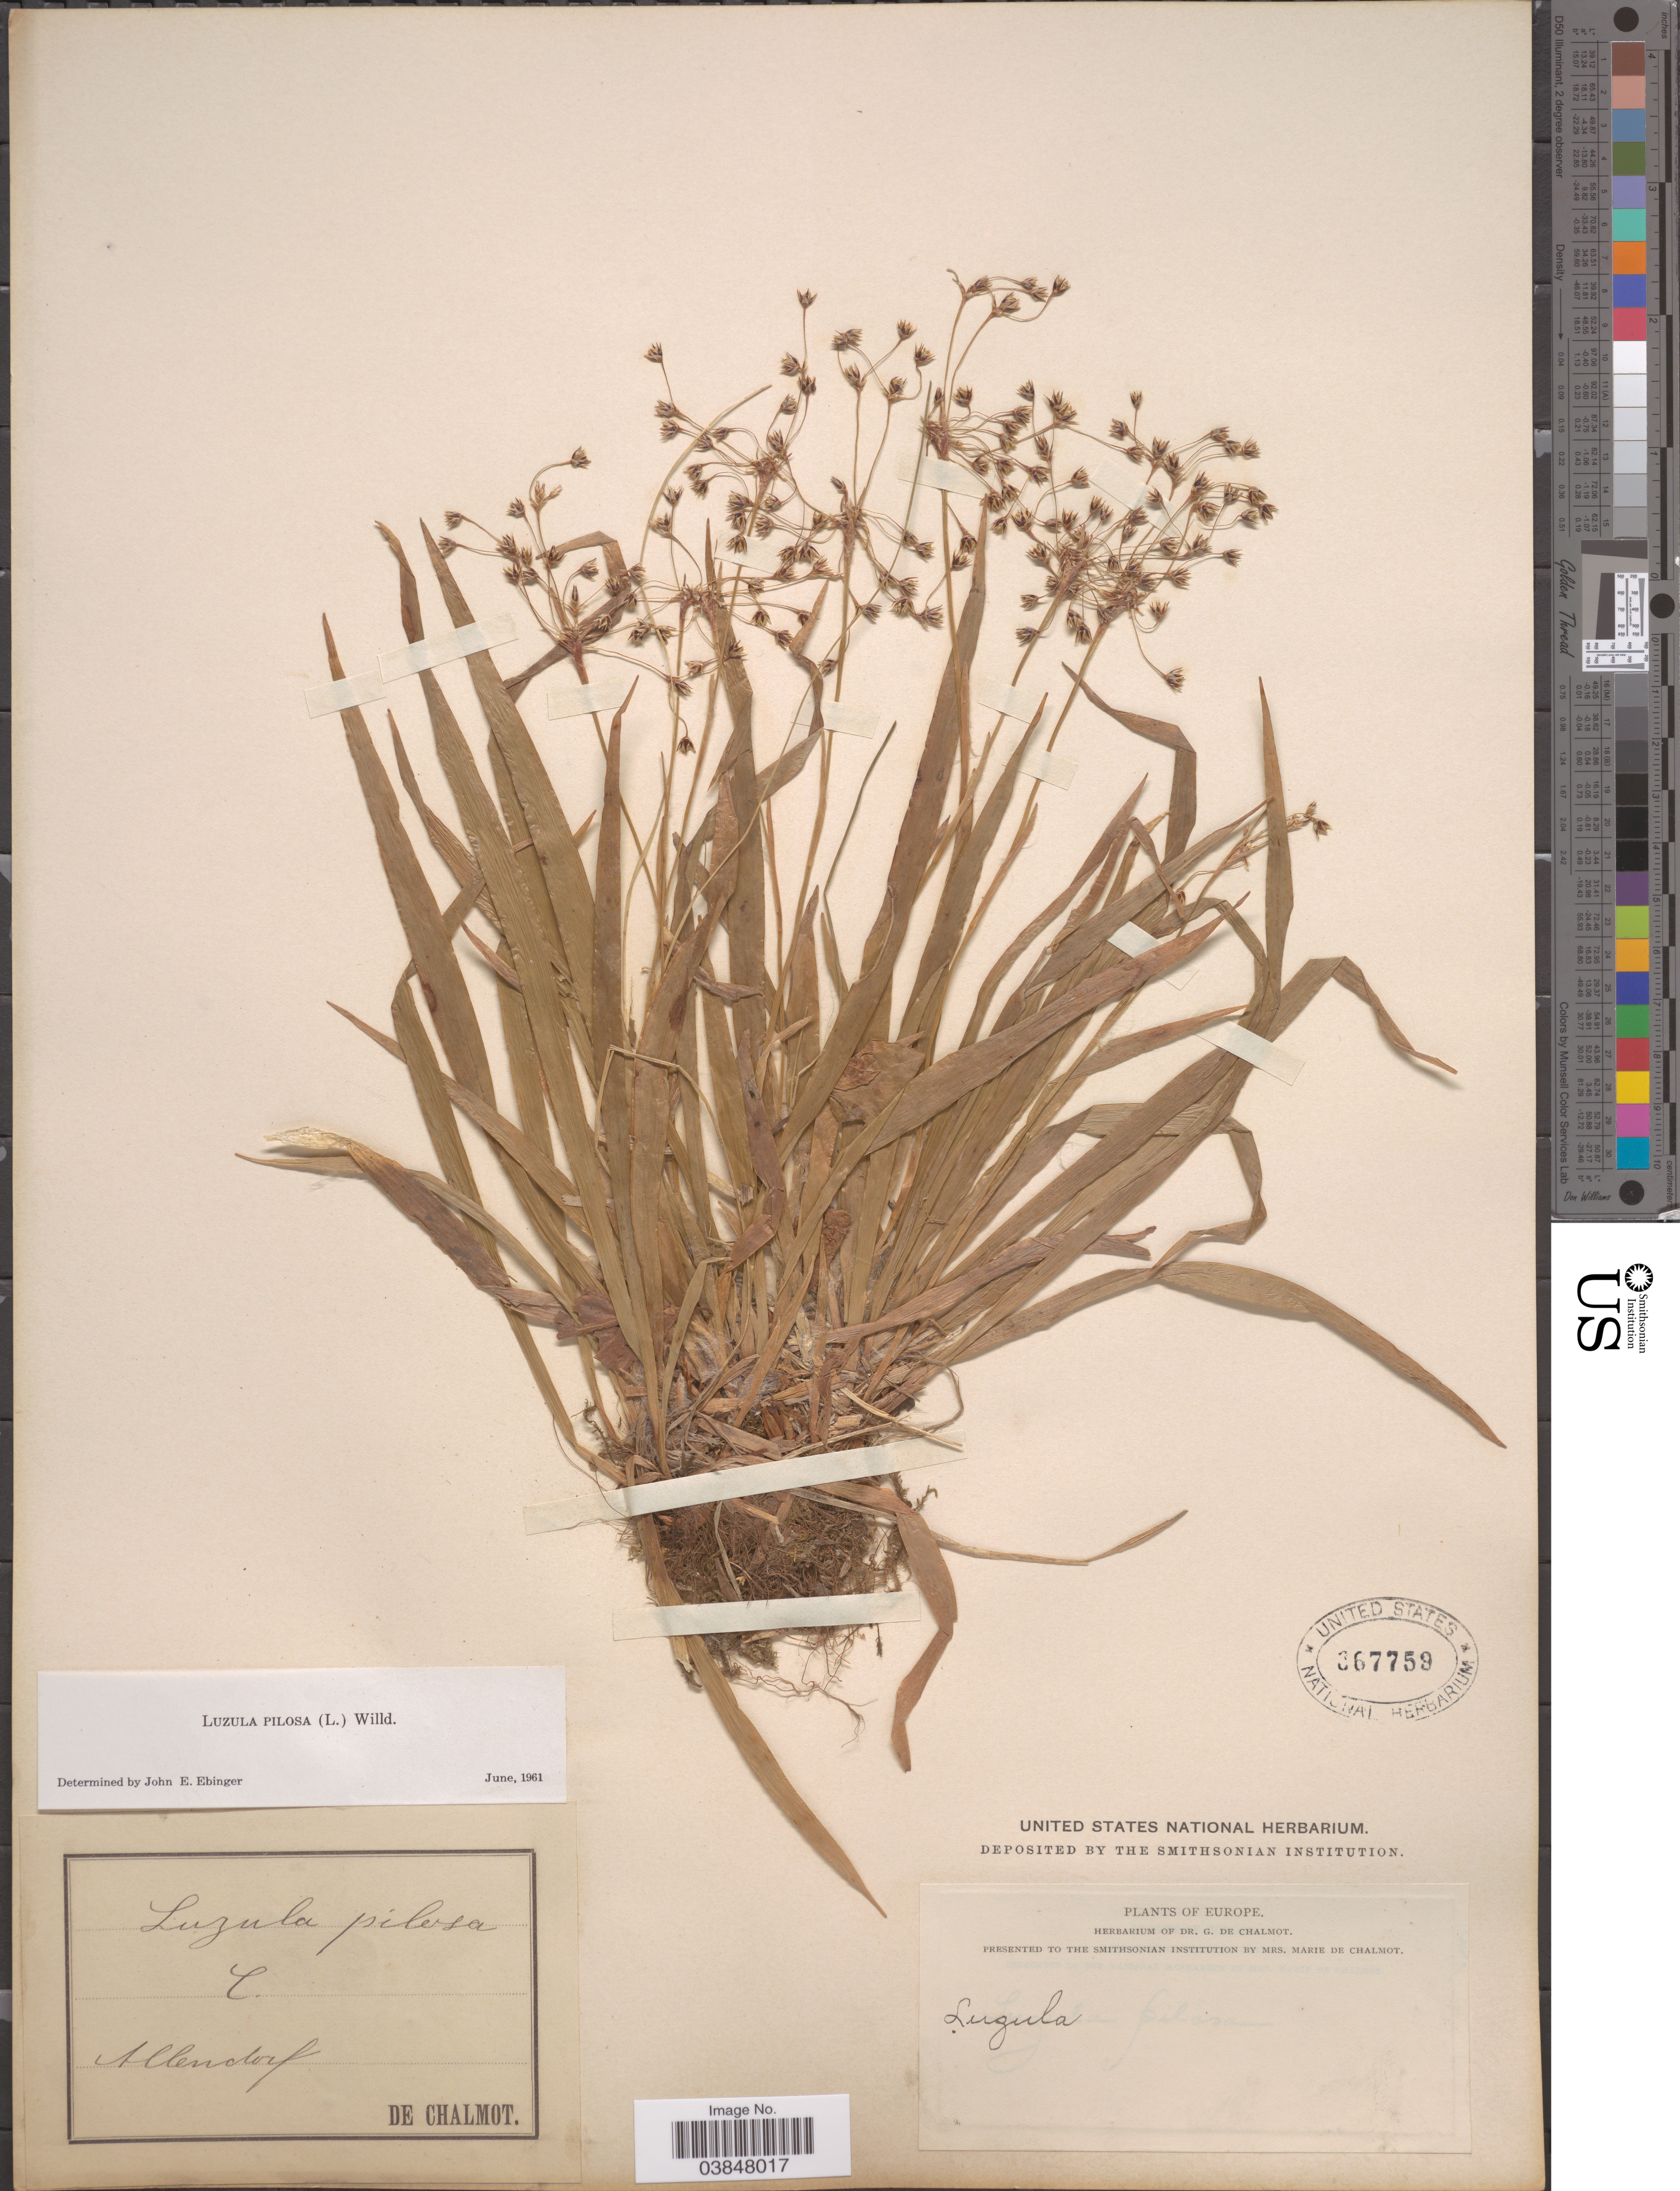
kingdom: Plantae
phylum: Tracheophyta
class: Liliopsida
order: Poales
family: Juncaceae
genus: Luzula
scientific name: Luzula pilosa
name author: (L.) Willd.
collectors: G. de Chalmot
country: Germany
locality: Europe. Allendorf.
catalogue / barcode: US 367759